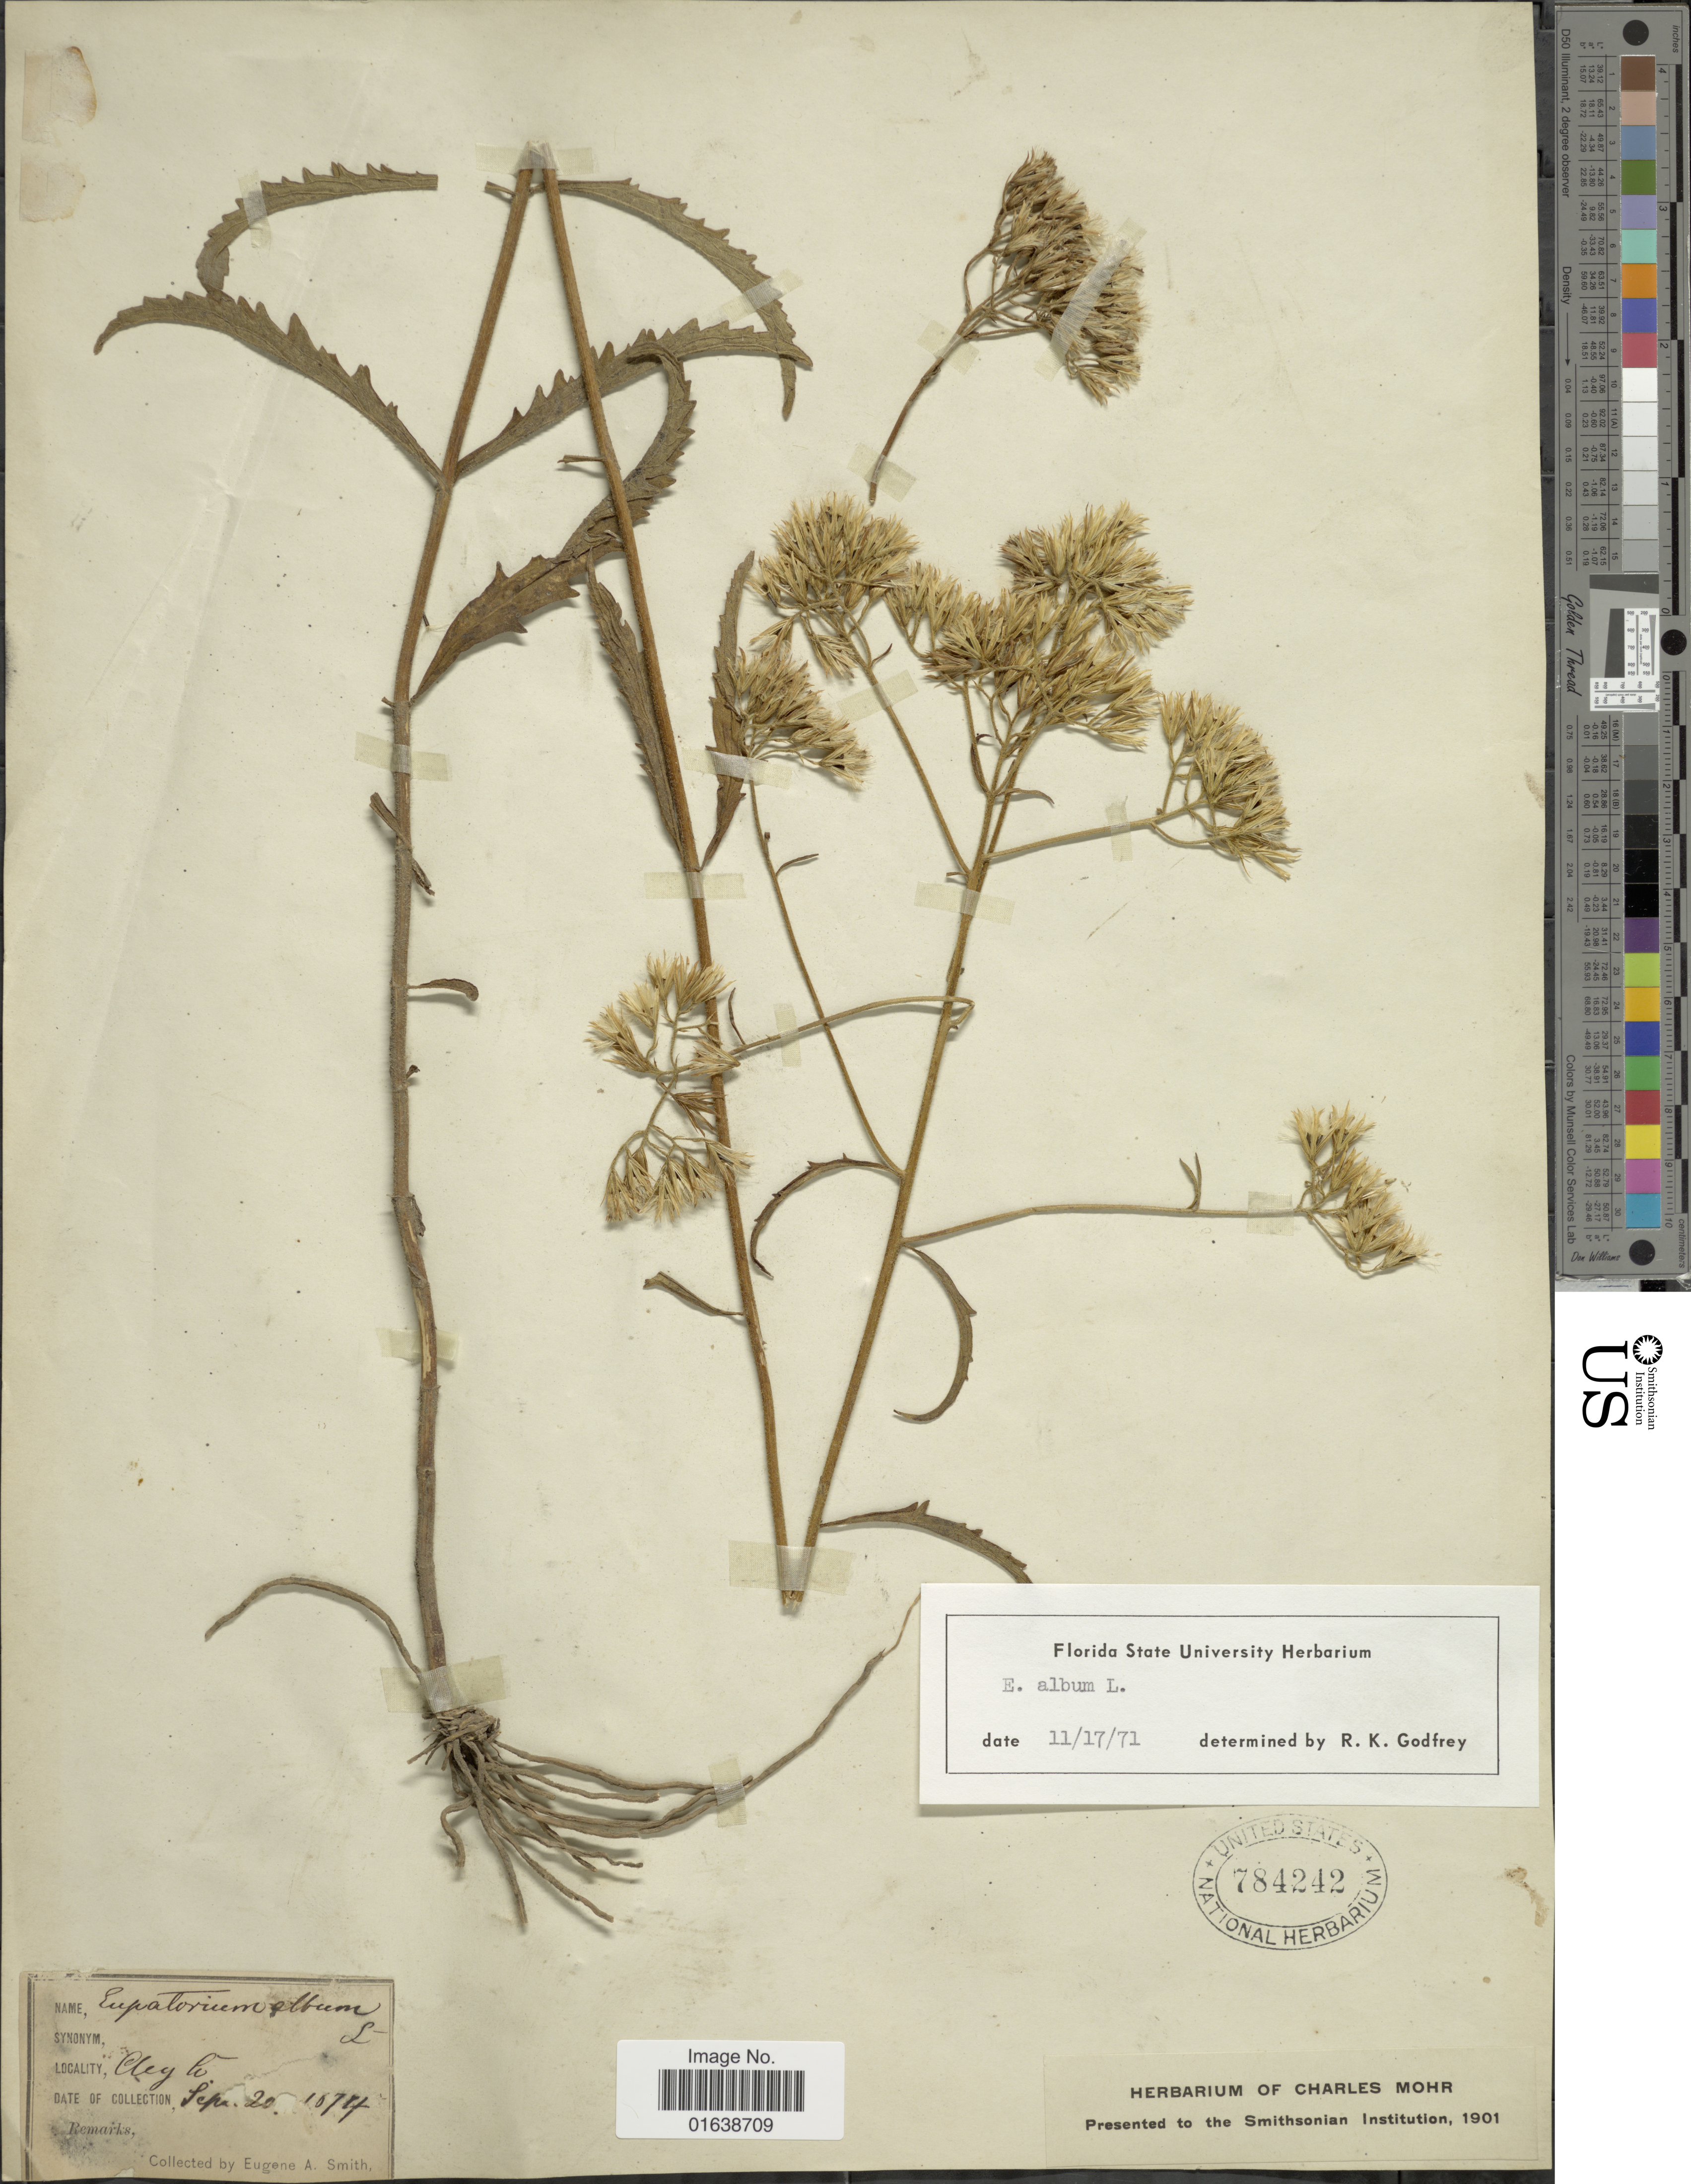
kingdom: Plantae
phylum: Tracheophyta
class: Magnoliopsida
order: Asterales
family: Asteraceae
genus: Eupatorium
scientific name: Eupatorium album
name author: L.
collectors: E. A. Smith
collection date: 1874-09-20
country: United States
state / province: Alabama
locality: Clay Co.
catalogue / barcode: US 784242